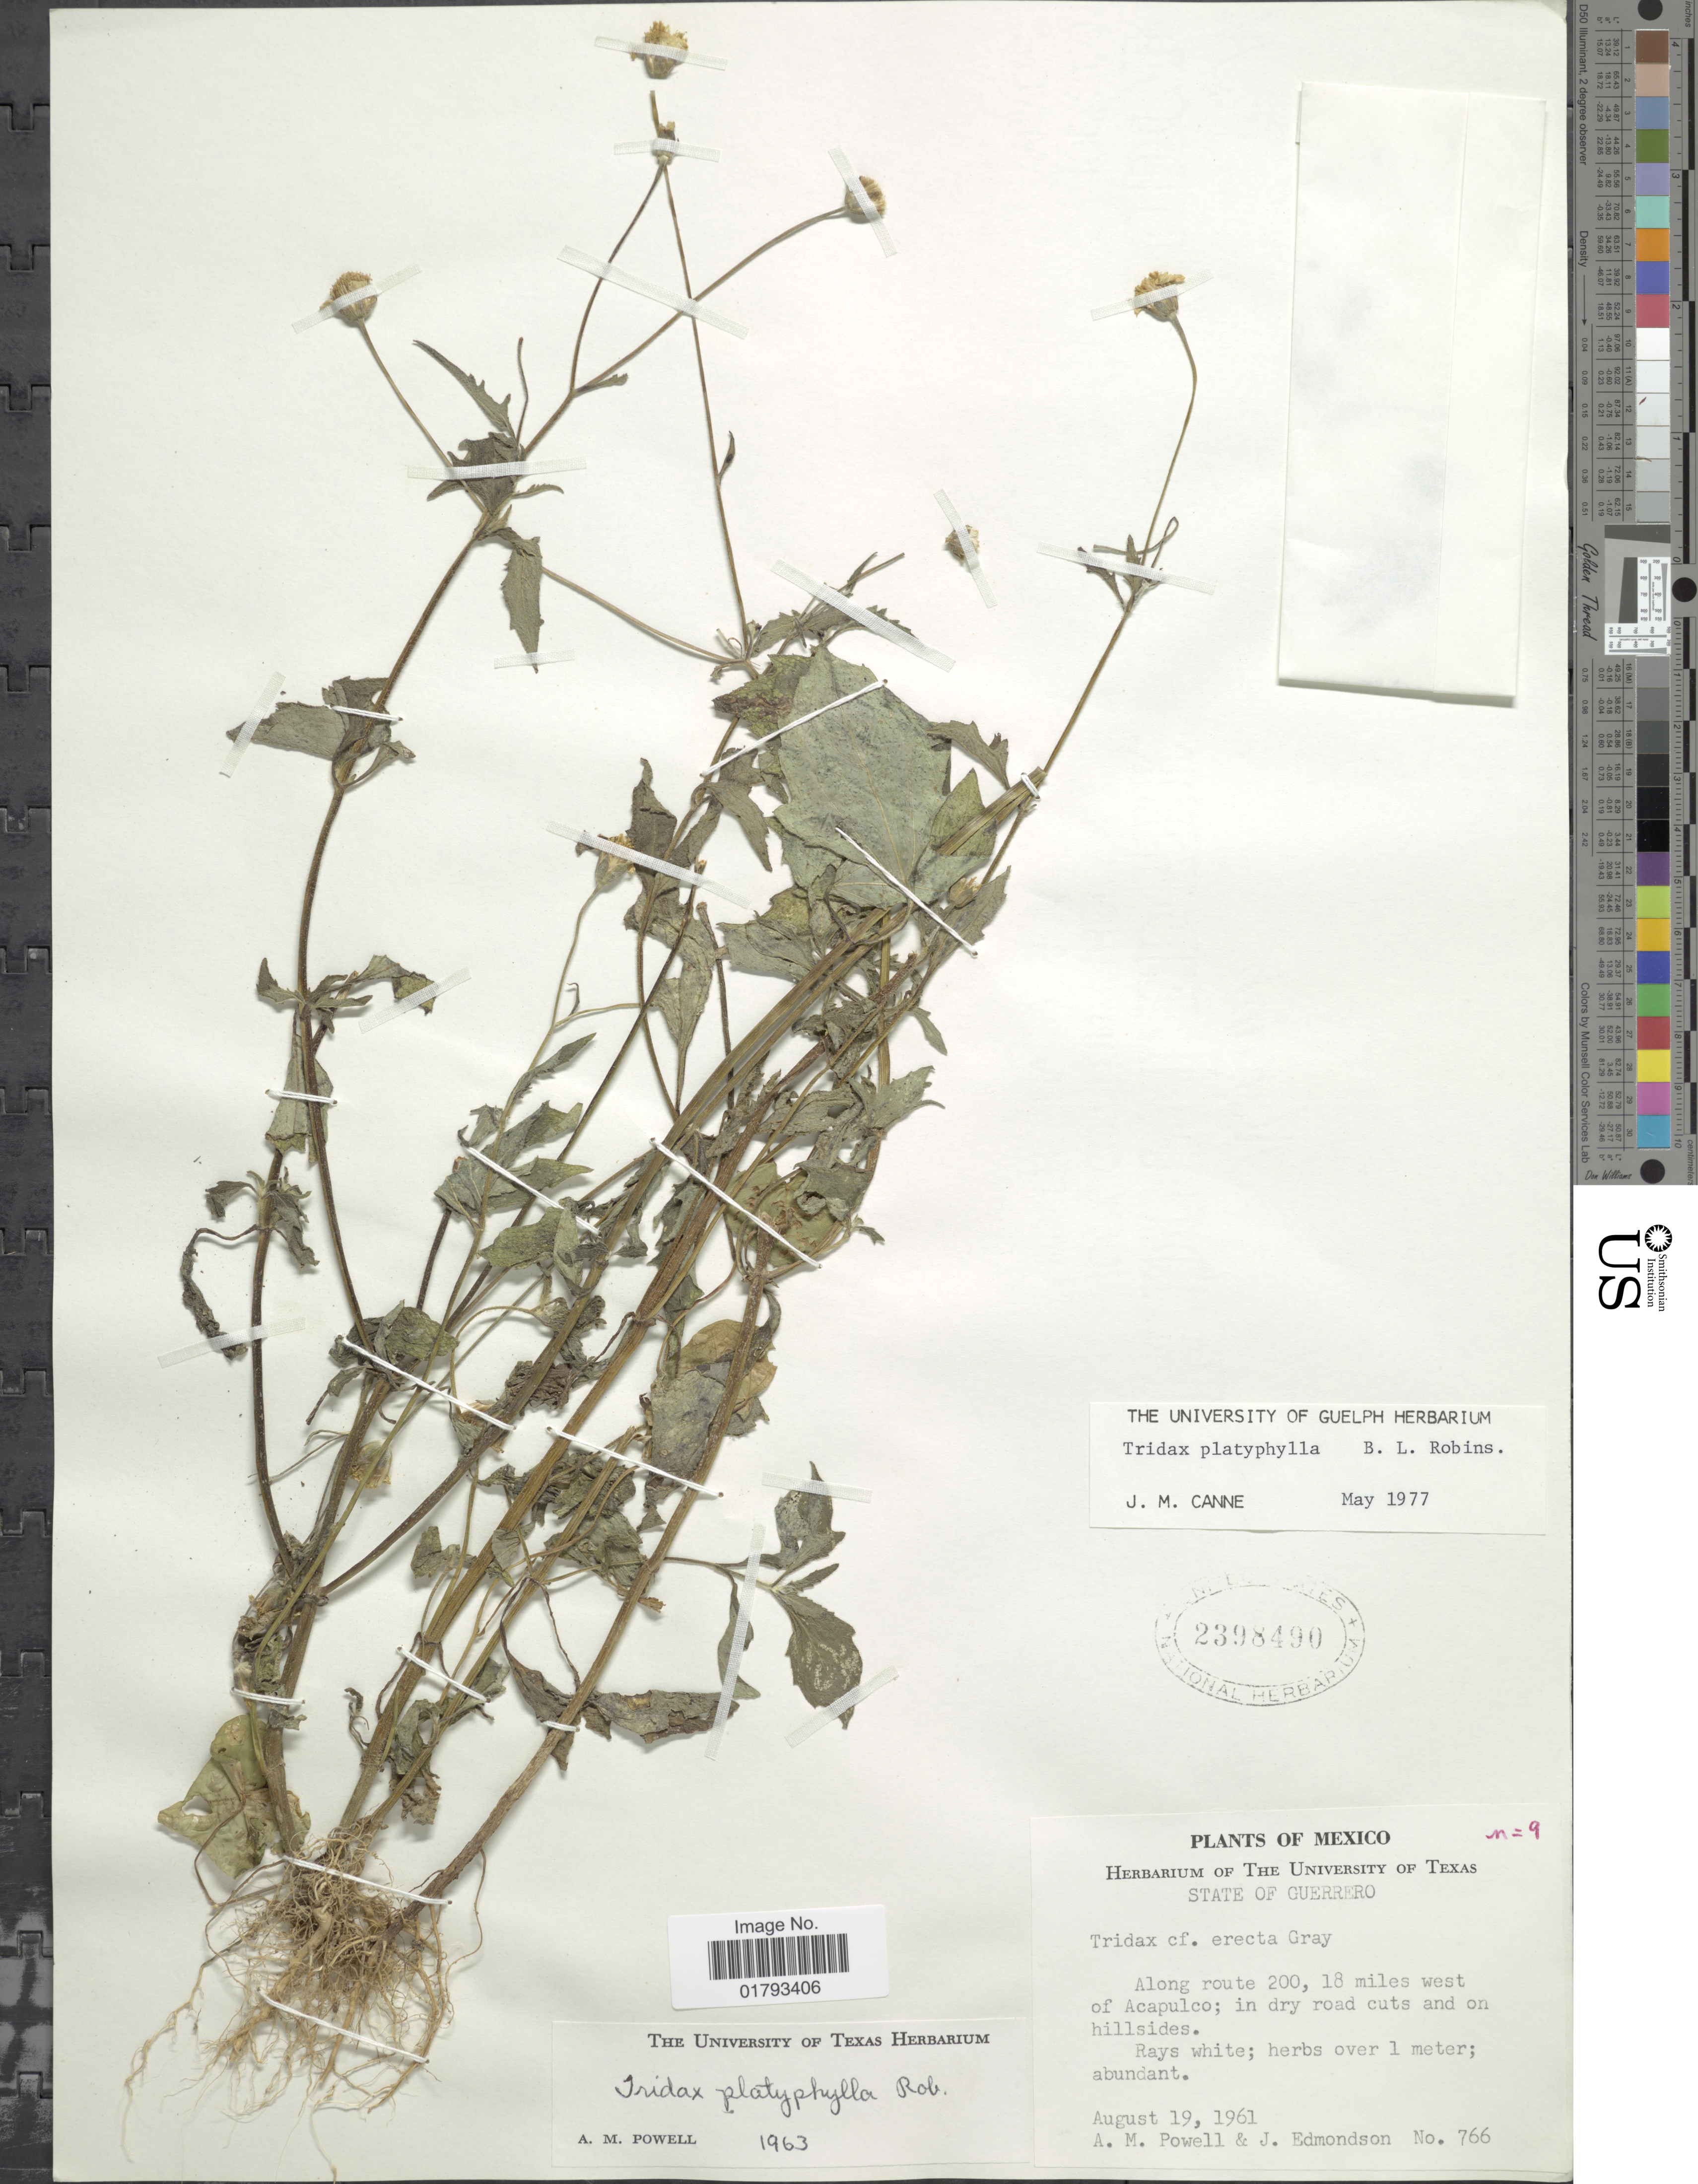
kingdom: Plantae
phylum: Tracheophyta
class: Magnoliopsida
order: Asterales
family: Asteraceae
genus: Tridax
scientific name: Tridax platyphylla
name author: B.L. Rob.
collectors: A. M. Powell & J. Edmondson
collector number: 766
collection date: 1961-08-19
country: Mexico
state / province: Guerrero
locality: State of Guerrero. Along route 200, 18 miles west of Acapulco.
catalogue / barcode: US 2398490